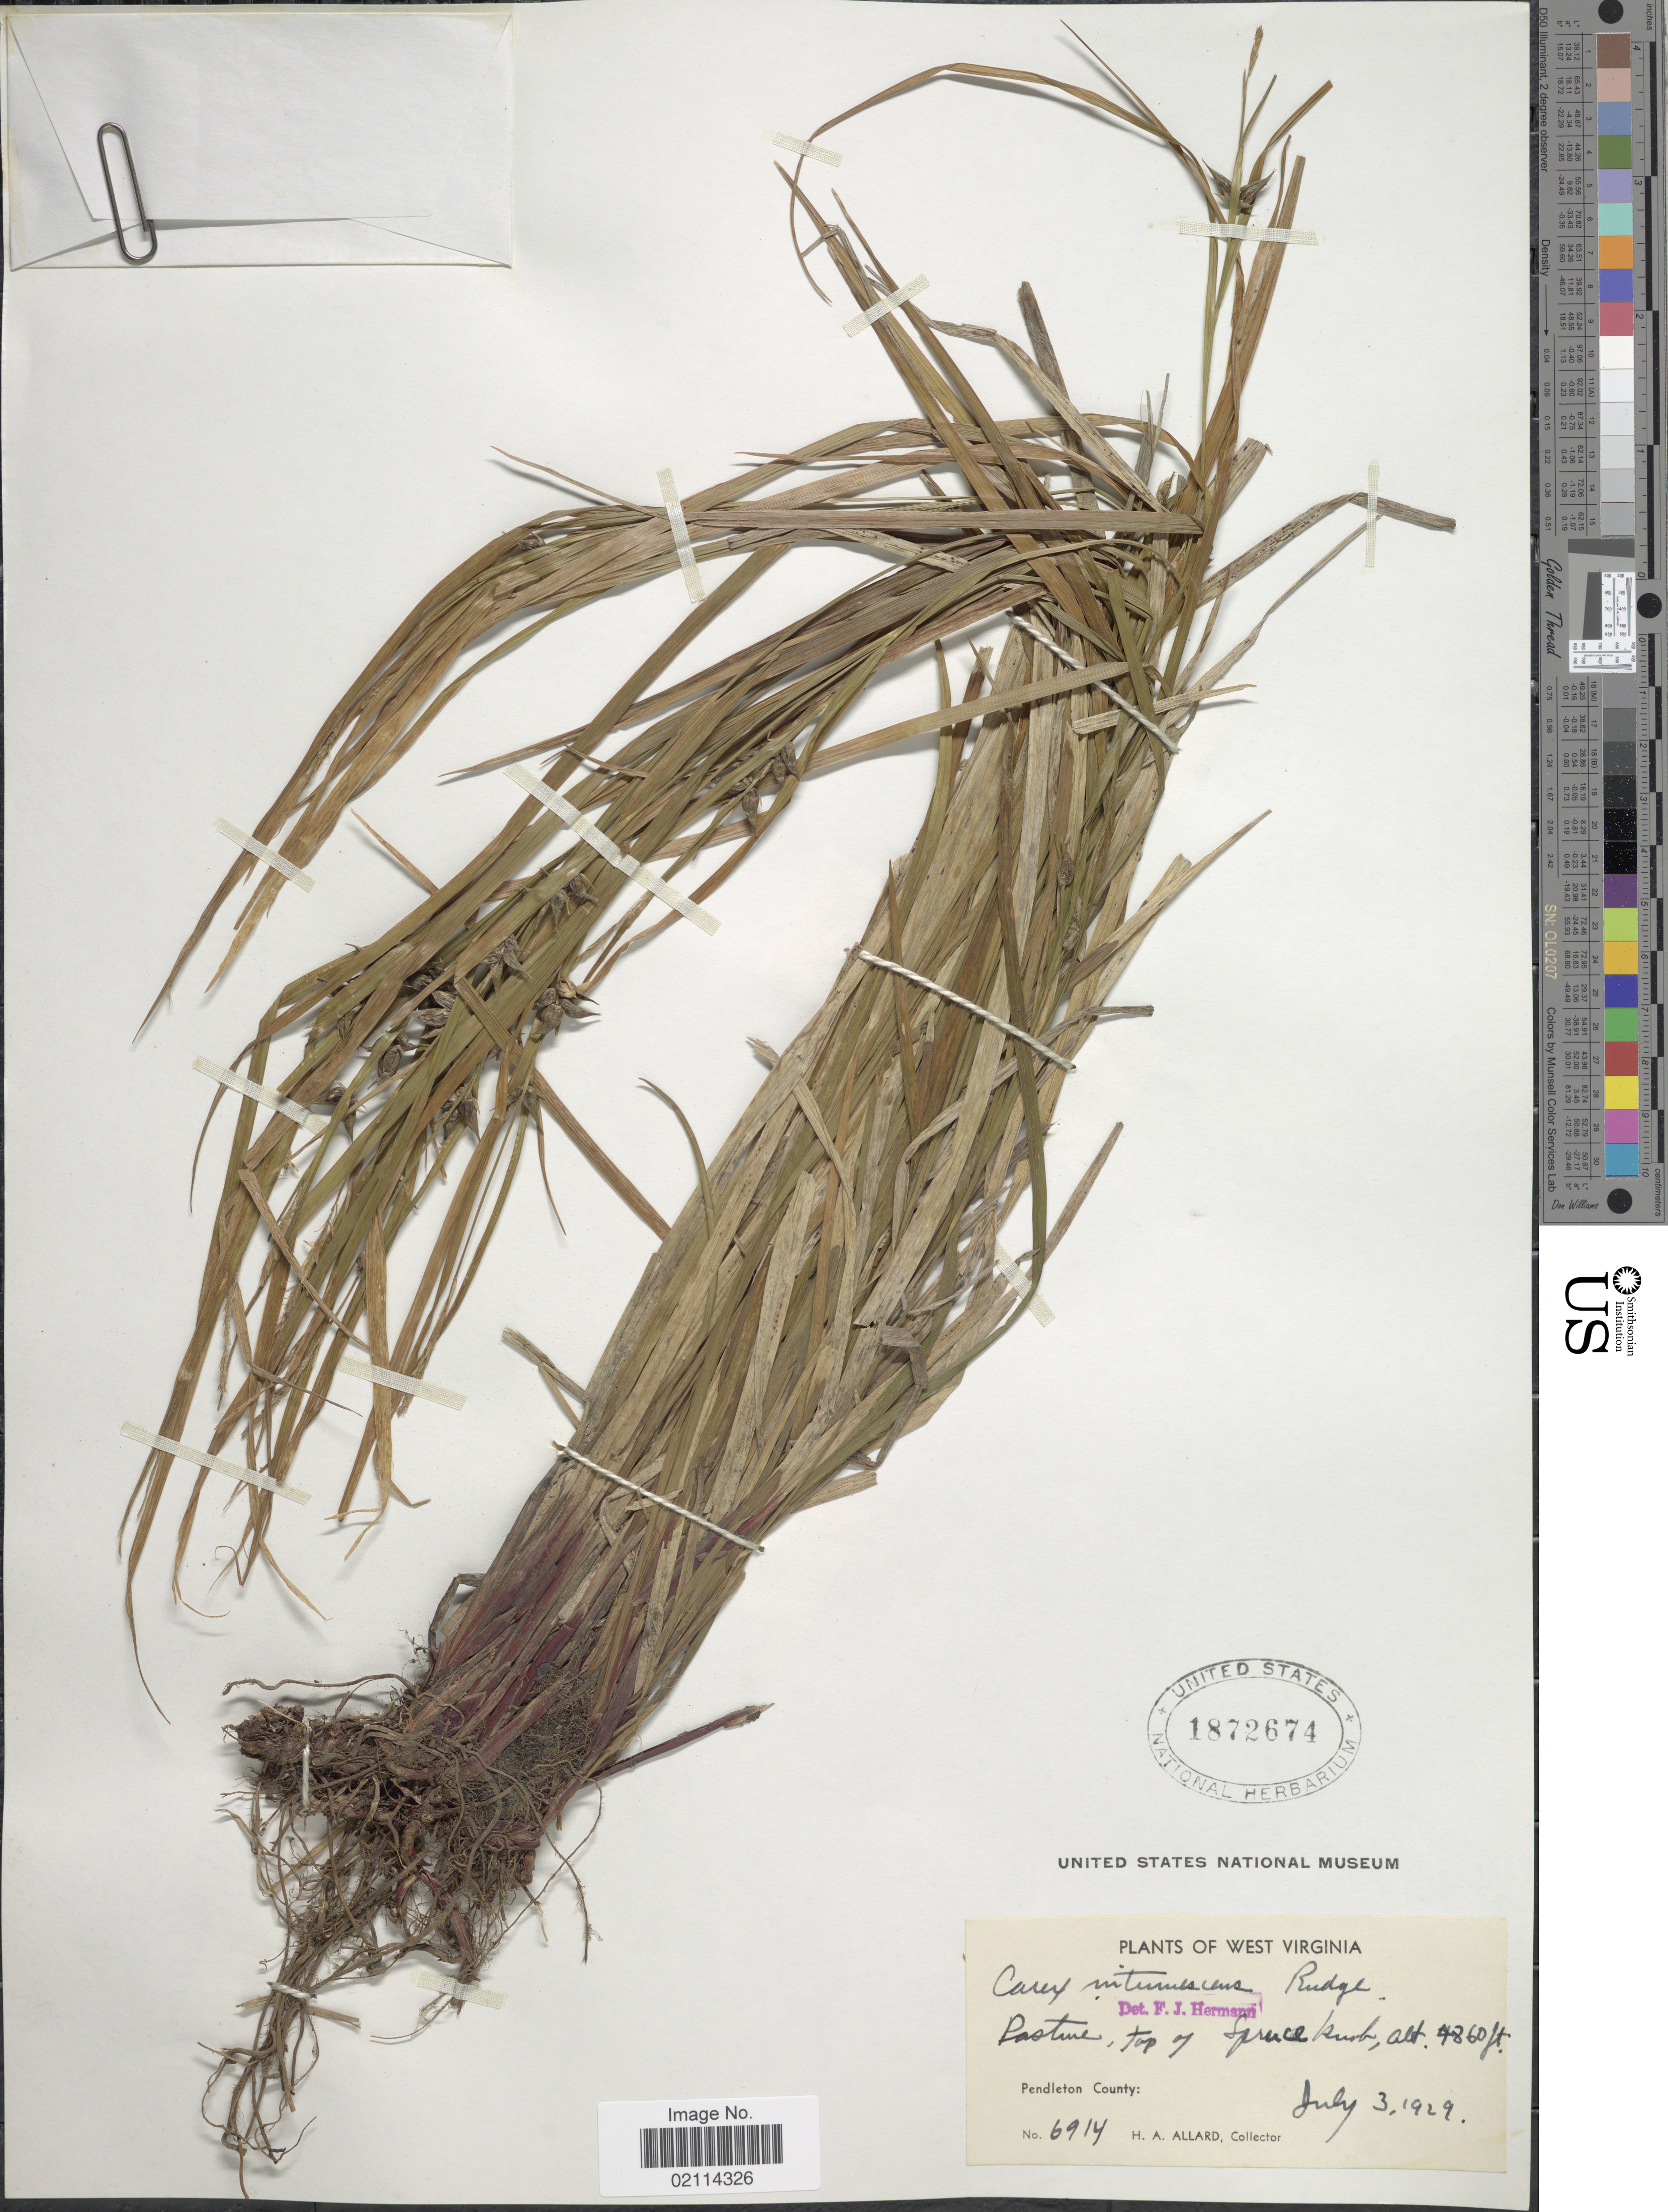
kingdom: Plantae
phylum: Tracheophyta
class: Liliopsida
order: Poales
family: Cyperaceae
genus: Carex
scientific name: Carex intumescens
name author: Rudge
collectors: H. A. Allard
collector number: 6914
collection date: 1929-07-03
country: United States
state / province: West Virginia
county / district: Pendleton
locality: Pasture, top of Spruce Knob, Pendleton County.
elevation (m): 1481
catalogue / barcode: US 1872674